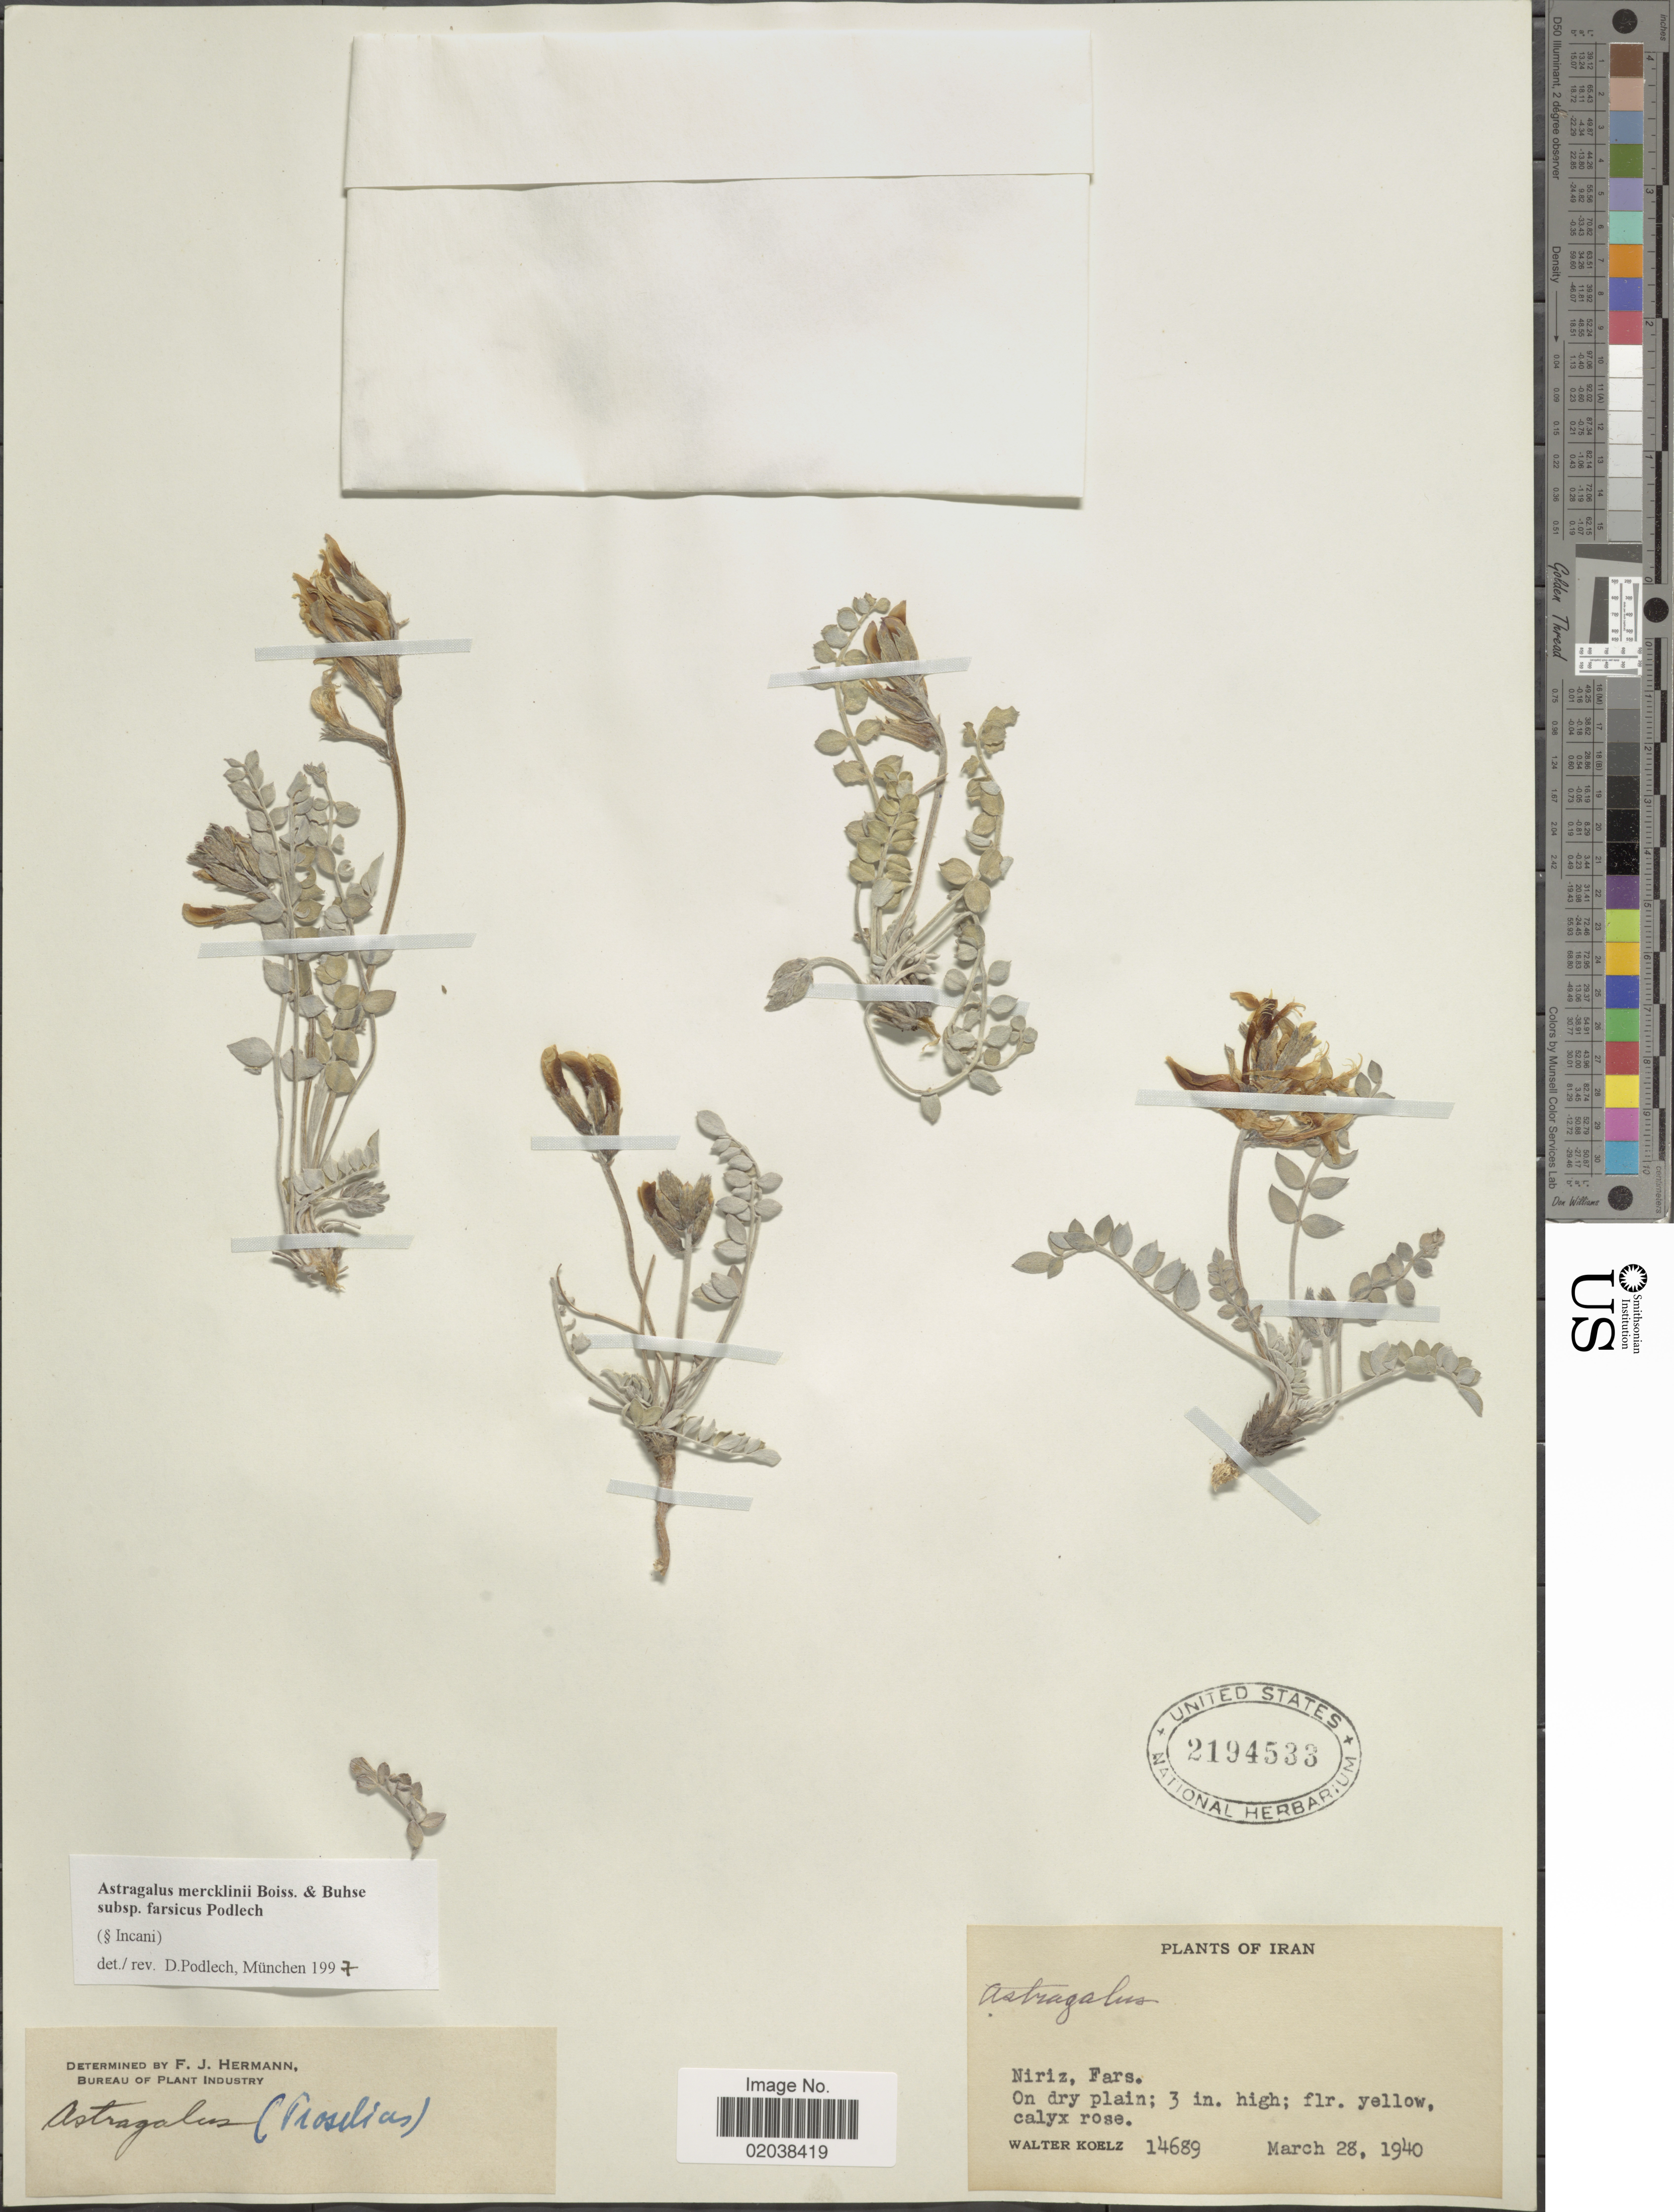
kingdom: Plantae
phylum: Tracheophyta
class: Magnoliopsida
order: Fabales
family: Fabaceae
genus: Astragalus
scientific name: Astragalus mercklinii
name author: Boiss. & Buhse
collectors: W. N. Koelz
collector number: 14689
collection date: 1940-03-28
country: Iran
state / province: Fars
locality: Niriz, Fars.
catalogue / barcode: US 2194533